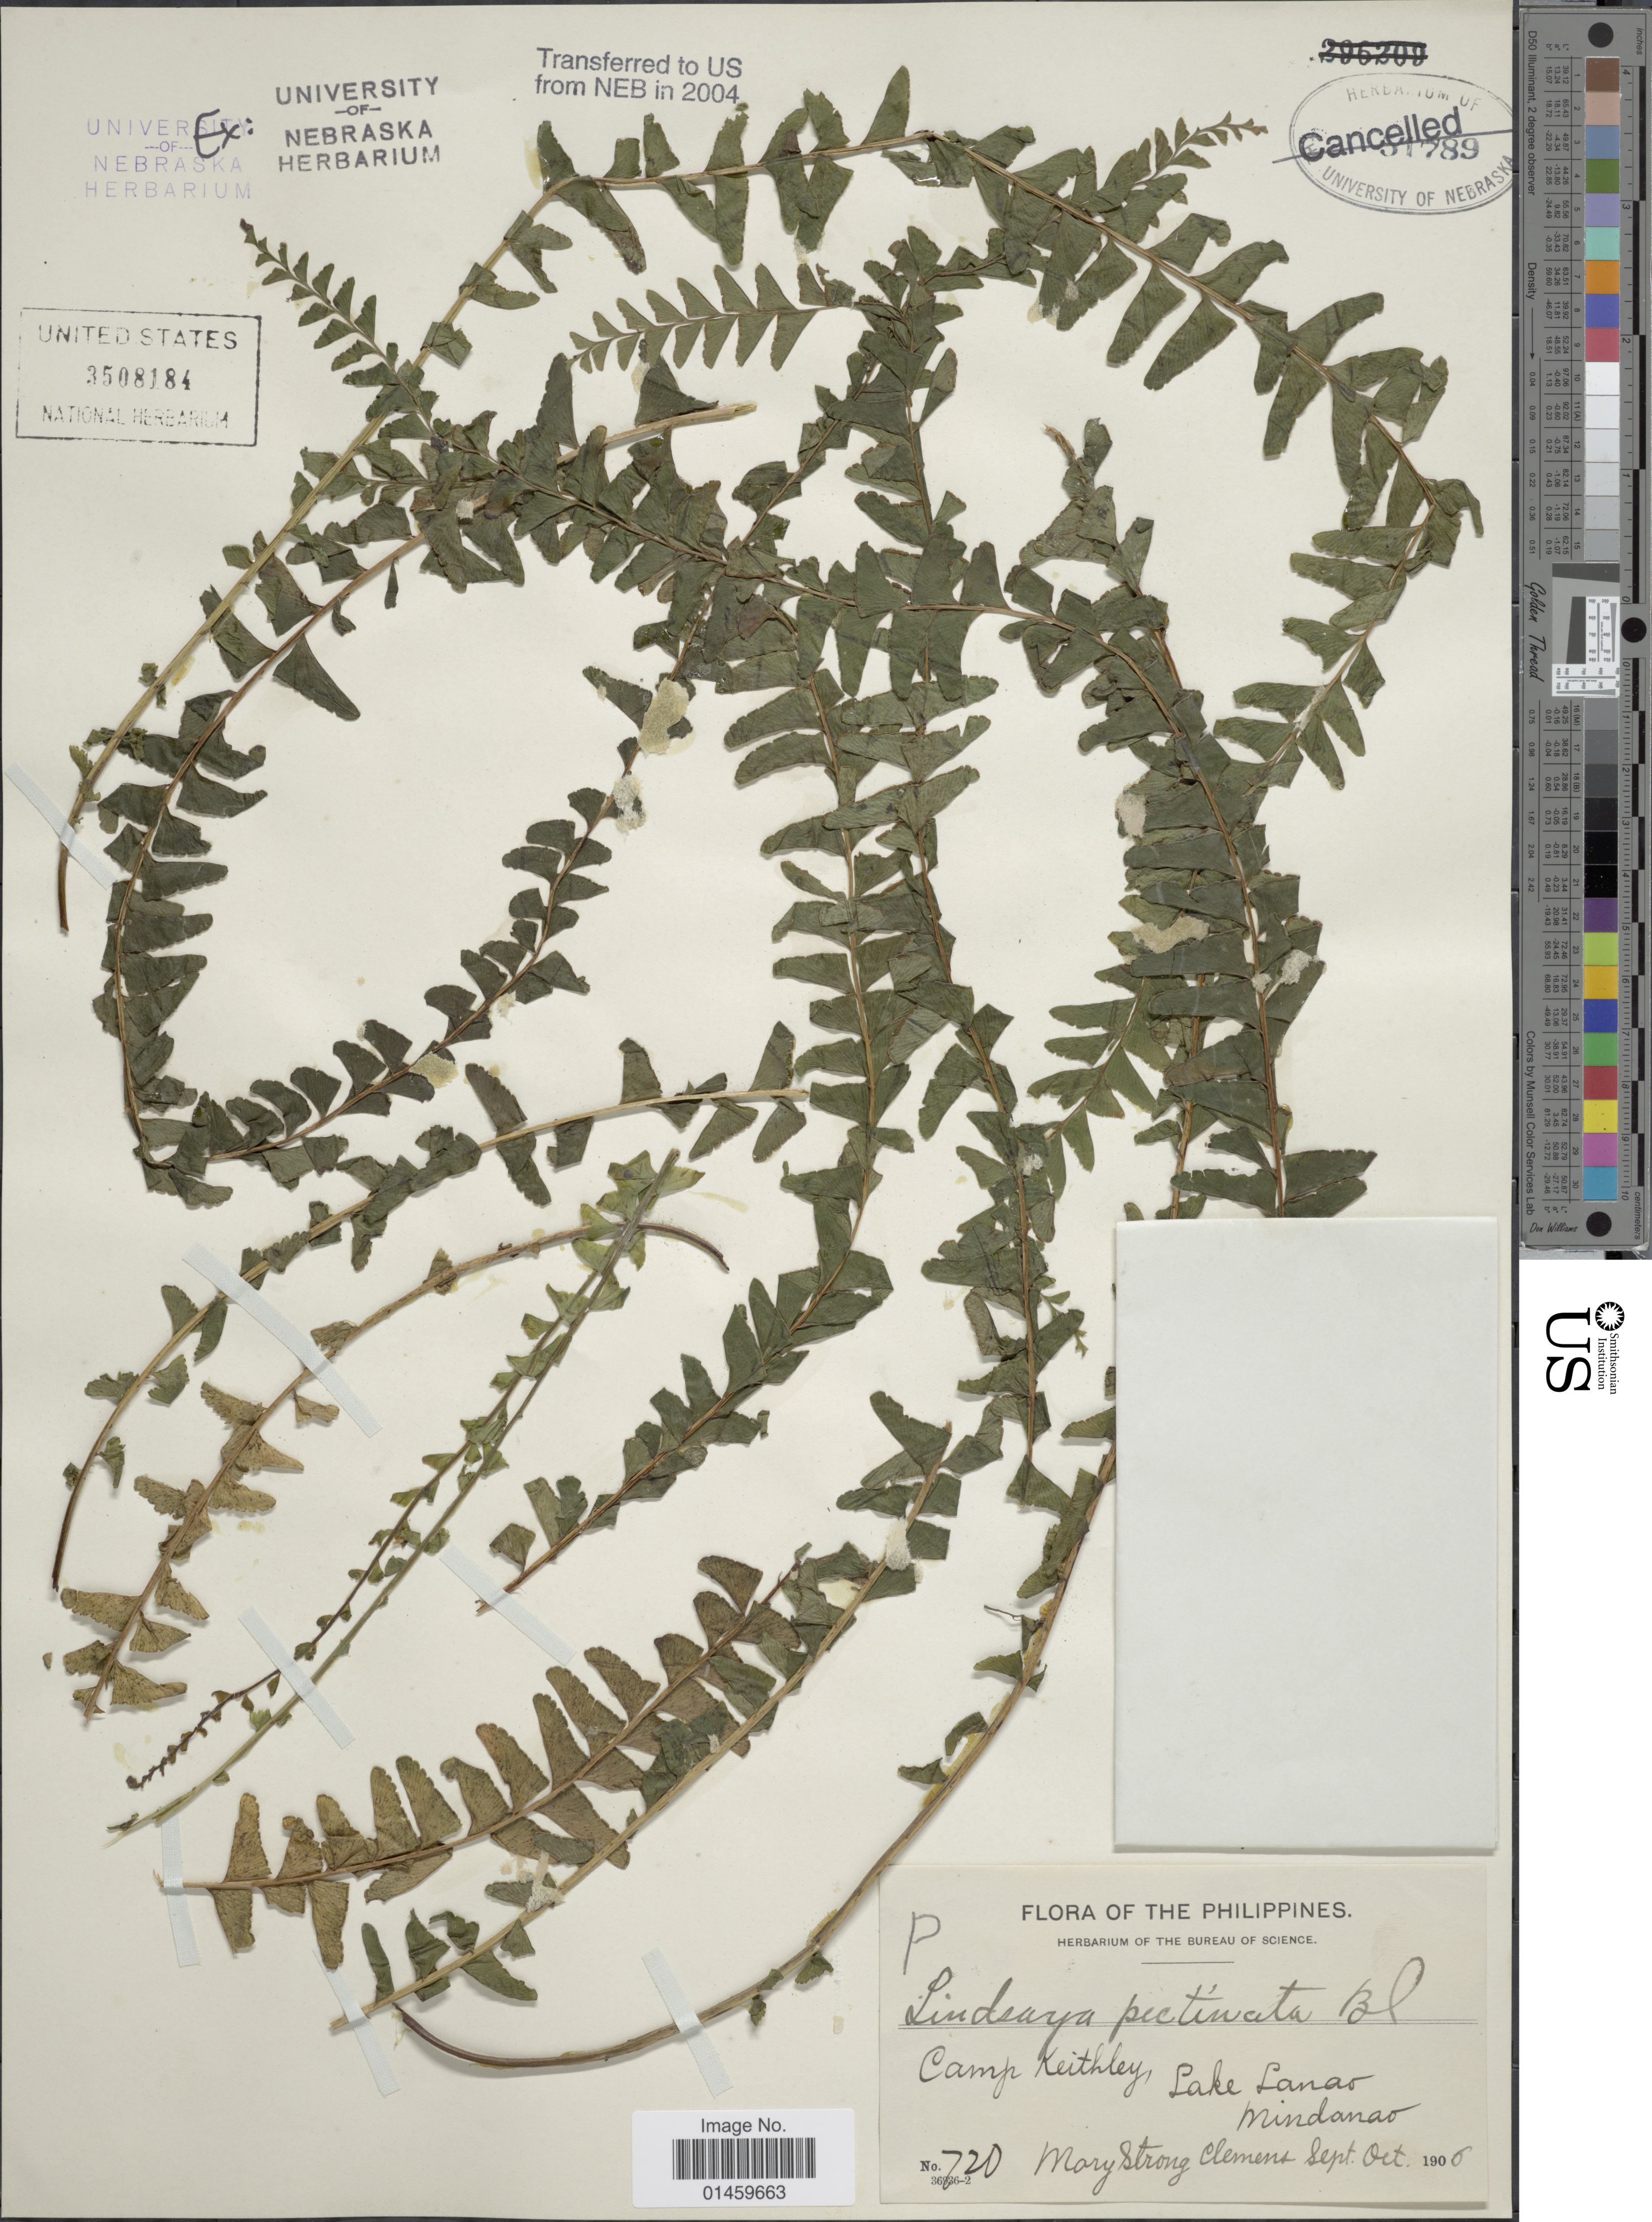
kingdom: Plantae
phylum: Tracheophyta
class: Polypodiopsida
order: Polypodiales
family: Lindsaeaceae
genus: Lindsaea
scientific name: Lindsaea pectinata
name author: Blume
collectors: M. S. Clemens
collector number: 720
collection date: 1906-09/1906-10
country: Philippines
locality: Camp Keithley, Lake Lanao. Mindanao.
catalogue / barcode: US 3508184